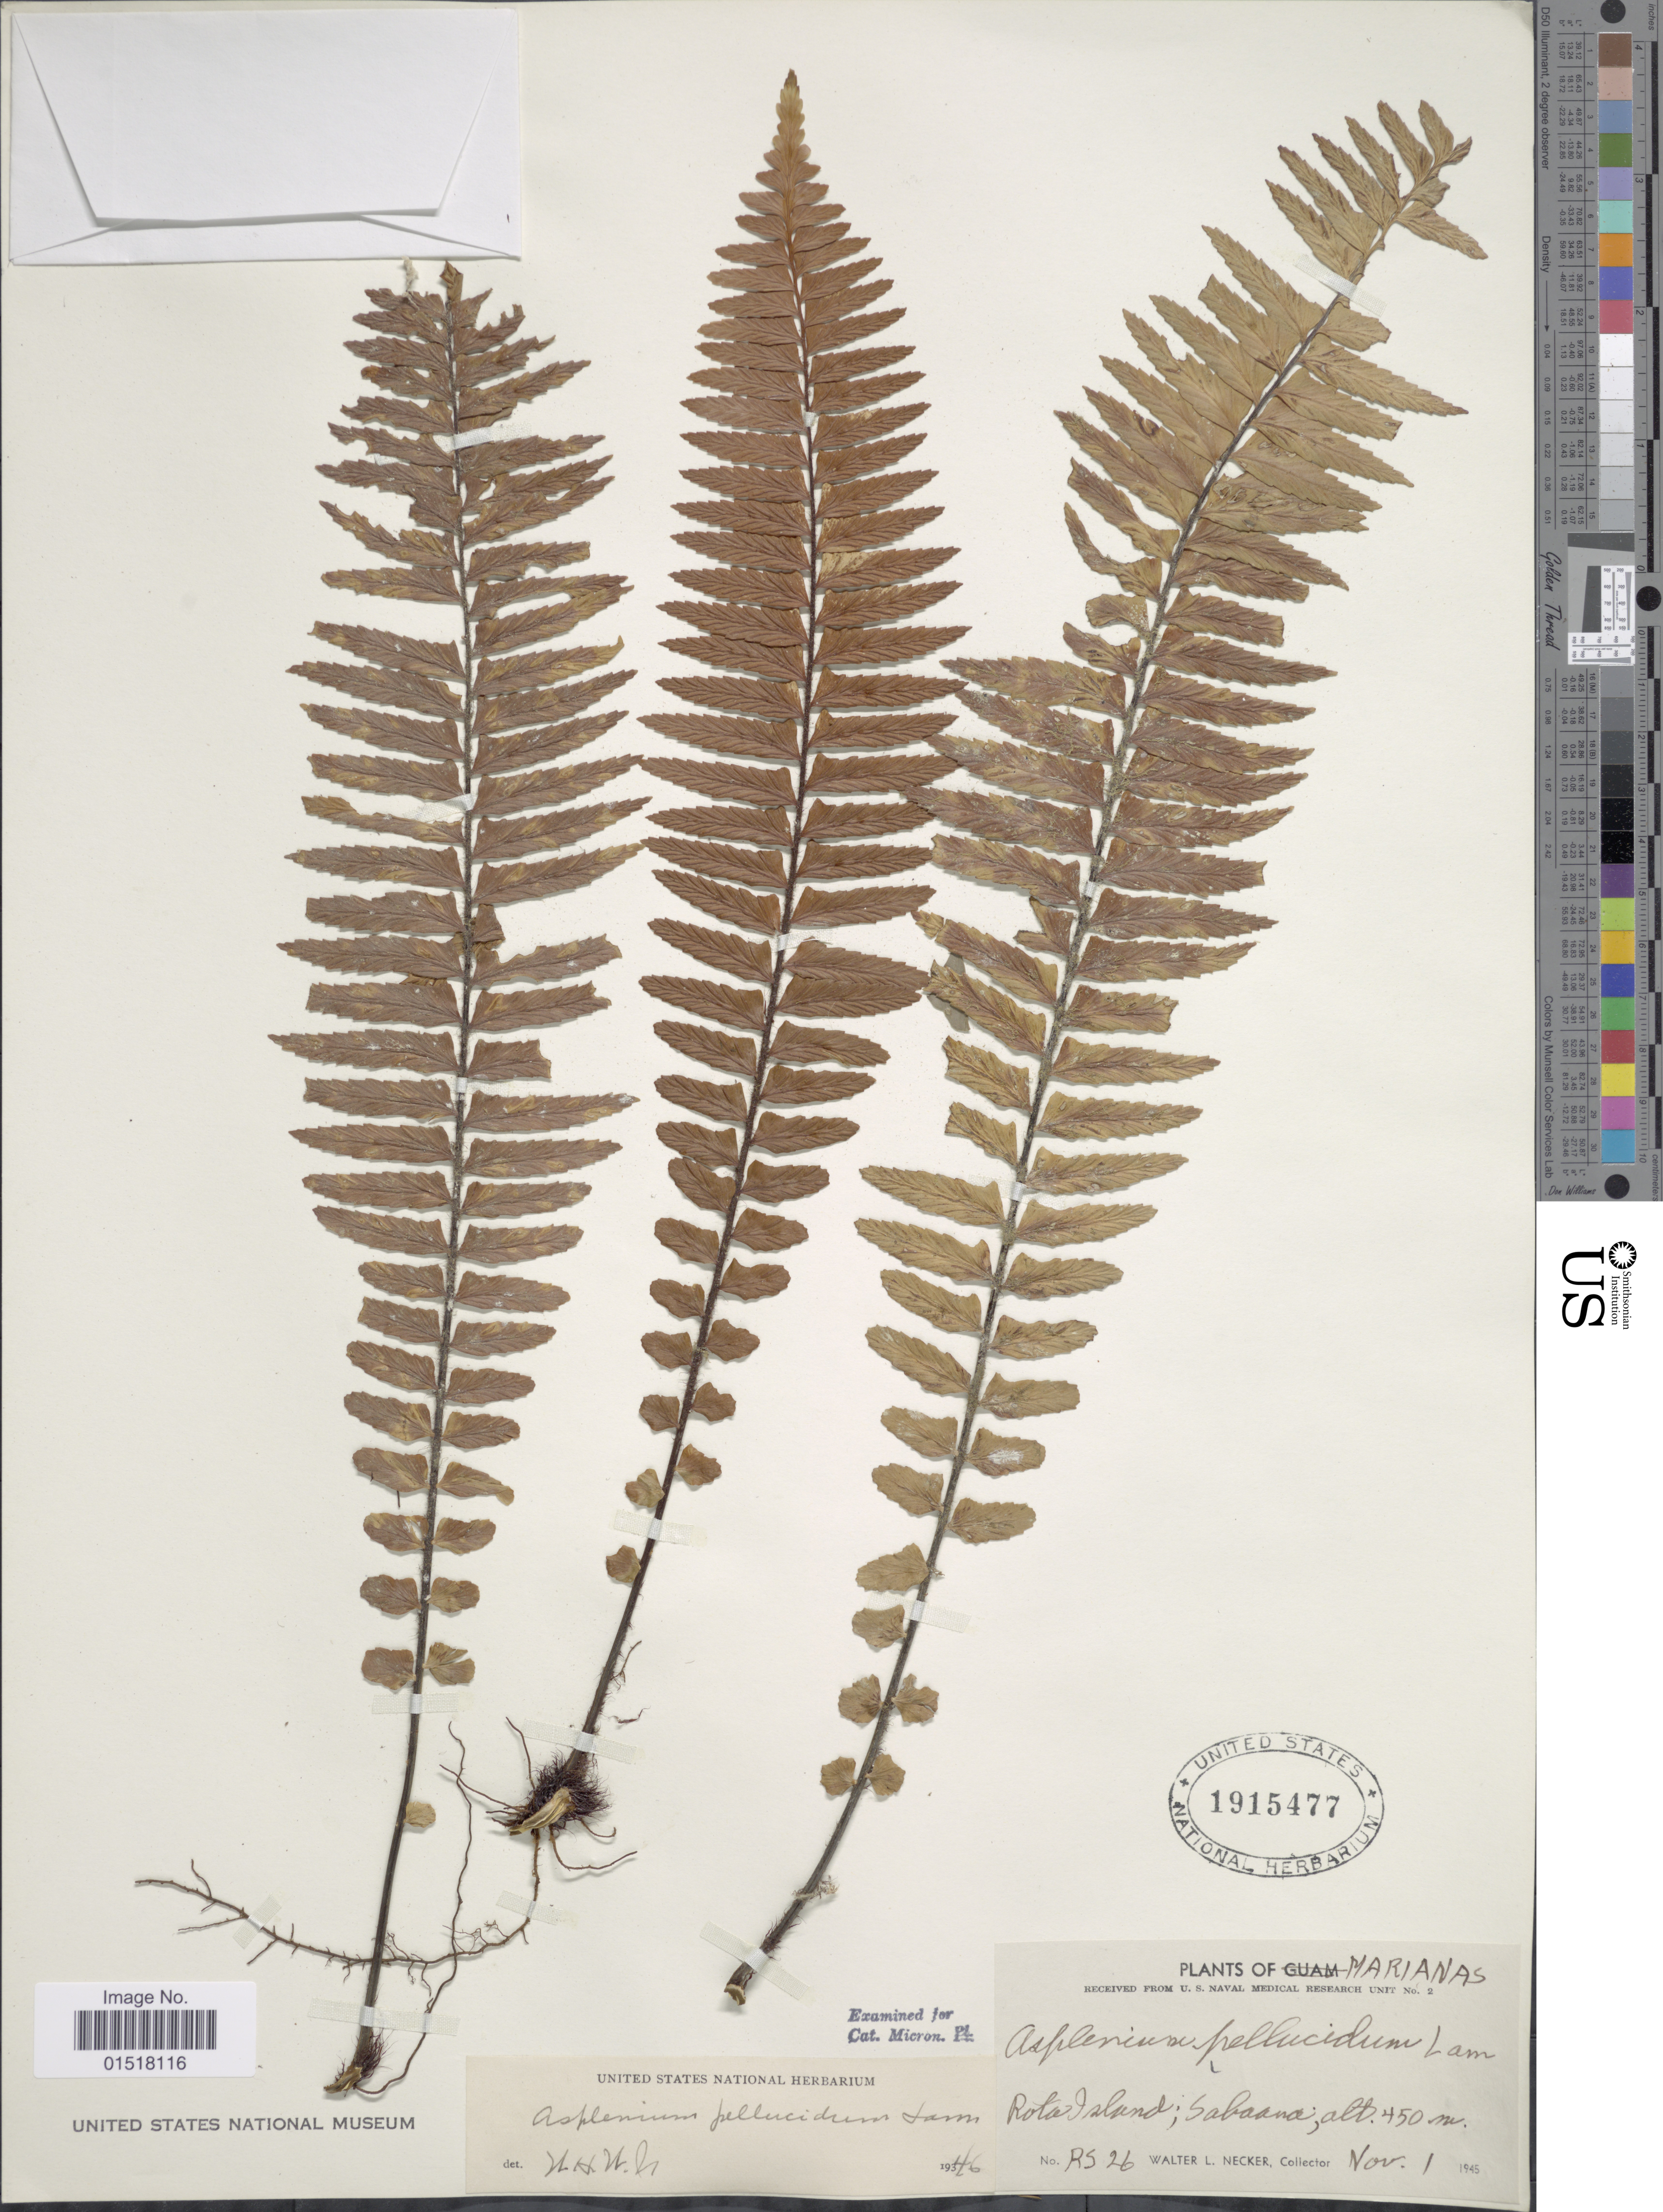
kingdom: Plantae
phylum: Tracheophyta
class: Polypodiopsida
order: Polypodiales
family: Aspleniaceae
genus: Asplenium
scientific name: Asplenium pellucidum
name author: Lam.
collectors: W. L. Necker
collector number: RS 26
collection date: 1945-11-01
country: Northern Mariana Islands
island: Rota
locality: Saboana.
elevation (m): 450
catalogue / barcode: US 1915477